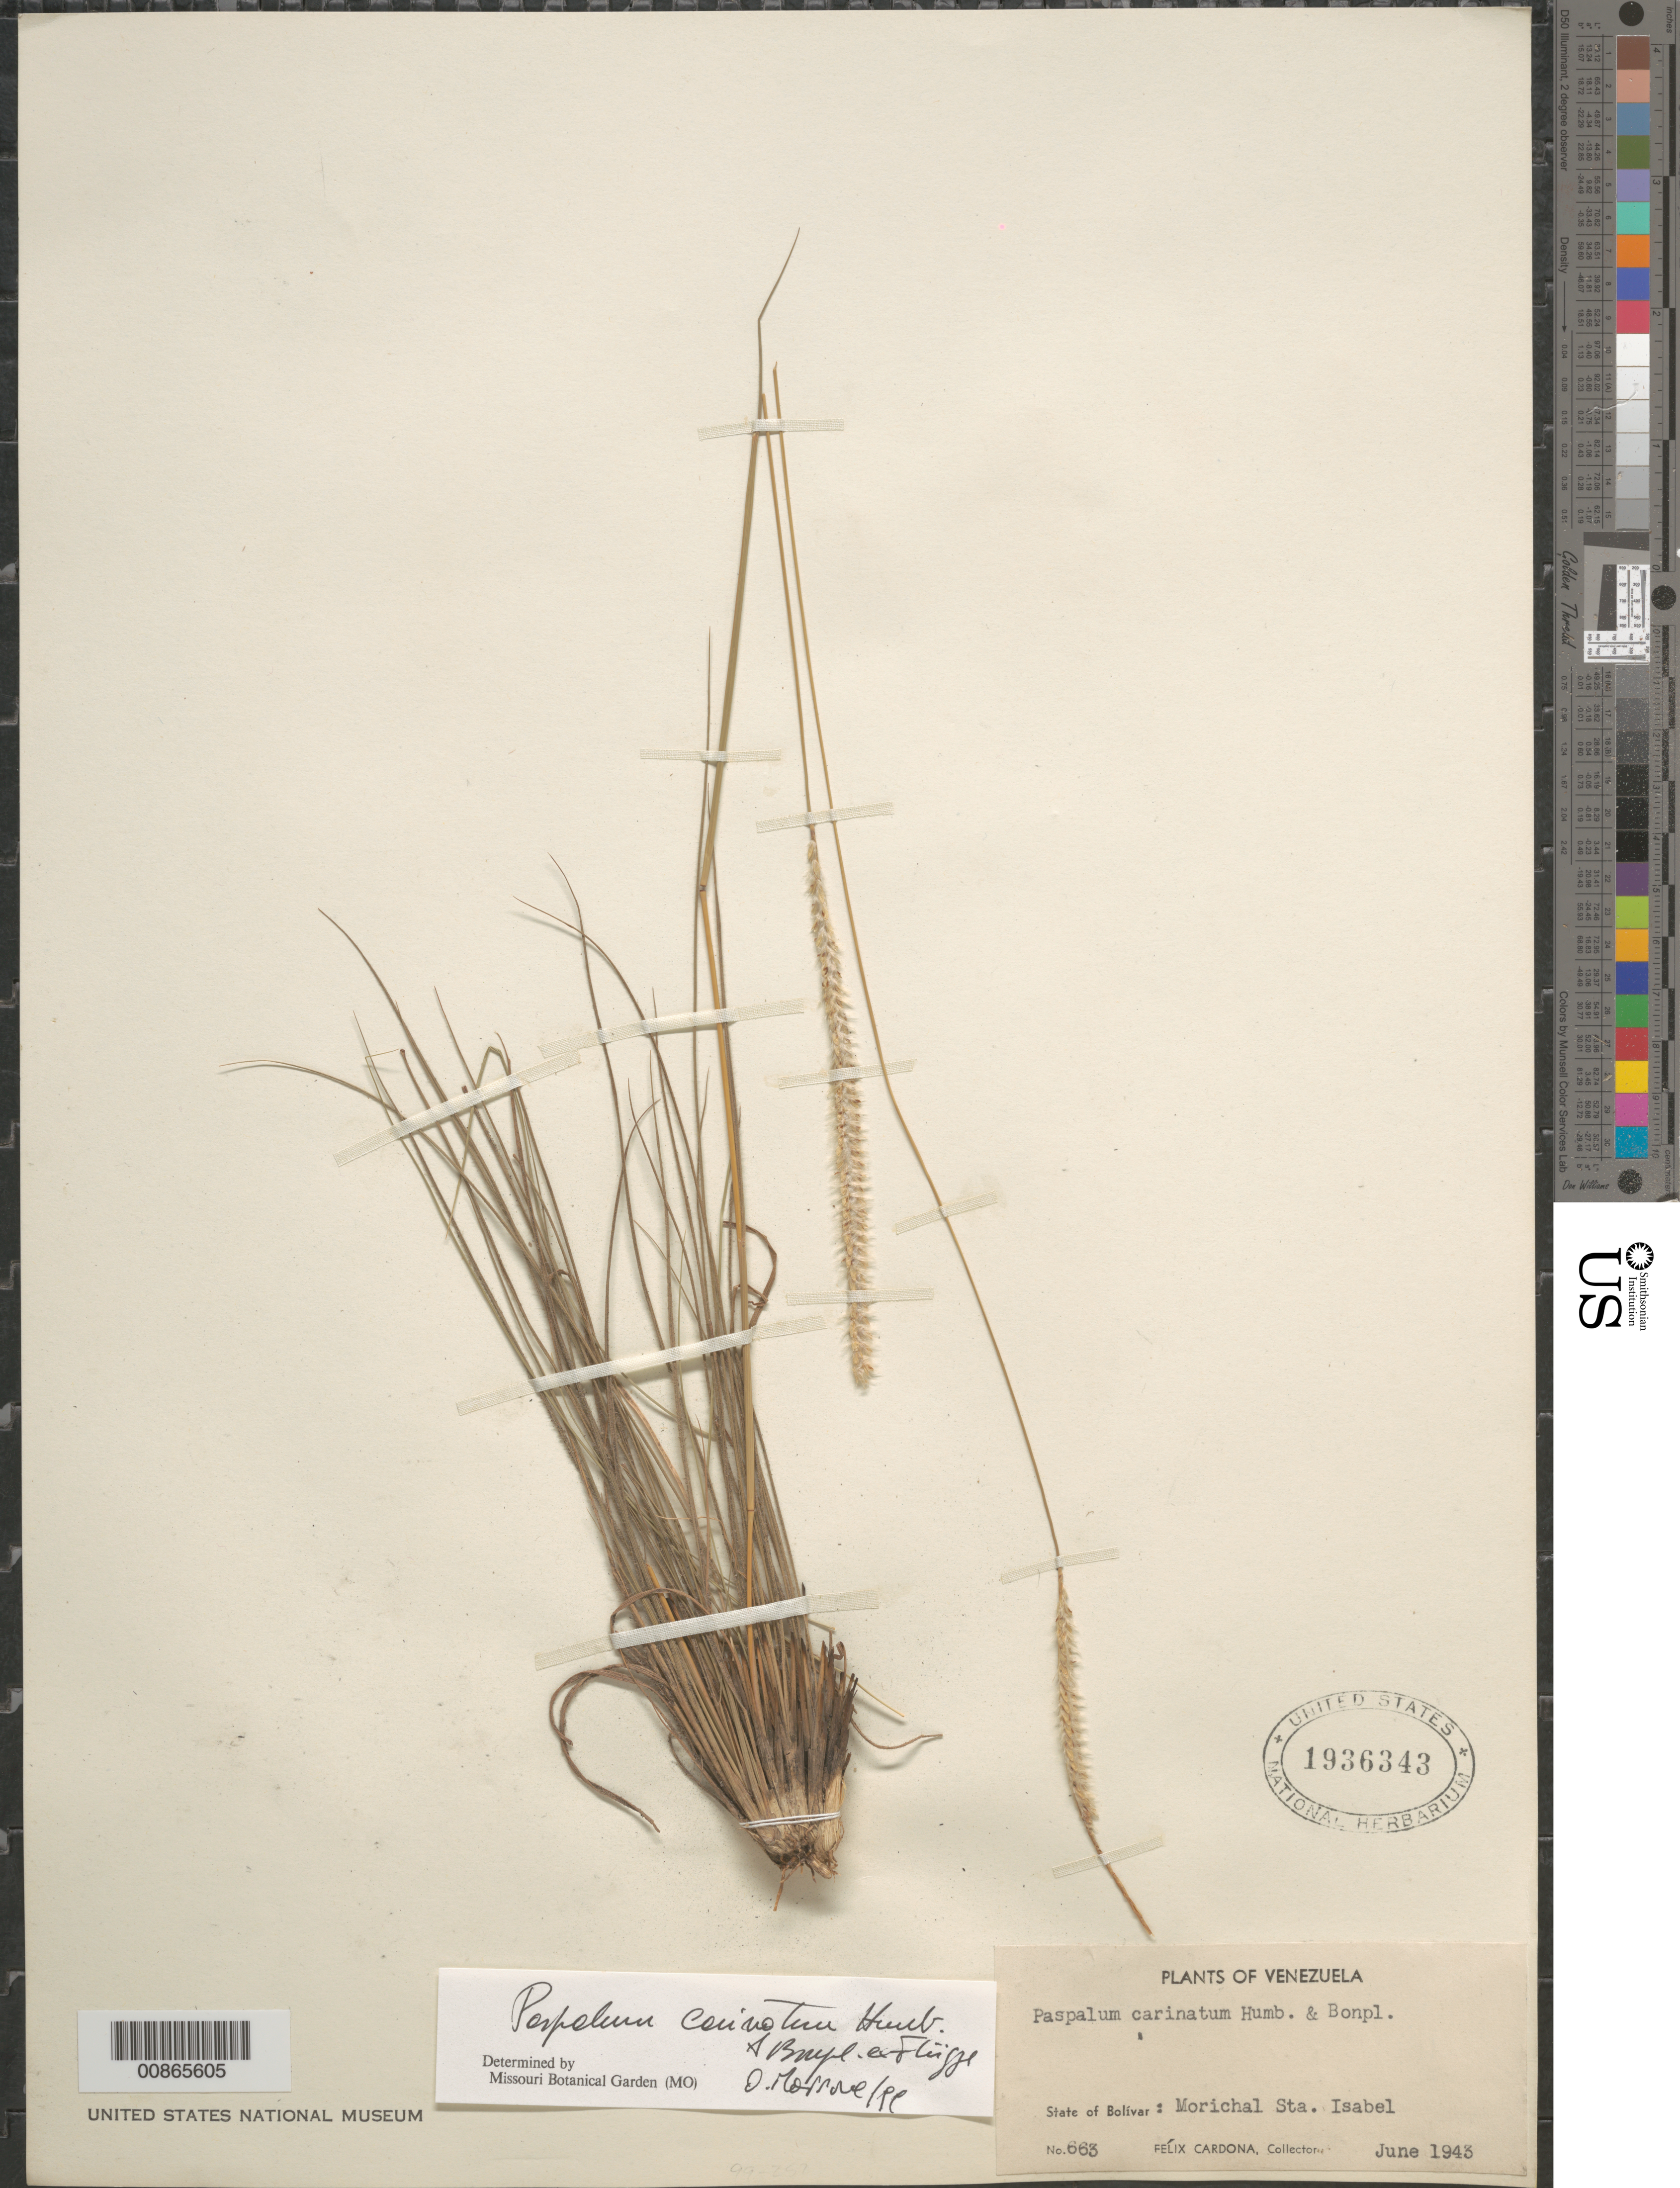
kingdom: Plantae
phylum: Tracheophyta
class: Liliopsida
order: Poales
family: Poaceae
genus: Paspalum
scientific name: Paspalum carinatum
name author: Humb. & Bonpl. ex Flüggé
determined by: Morrone, O. N., (SI), Instituto de Botánica Darwinion (Argentina)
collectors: F. Cardona Puig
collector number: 663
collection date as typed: Jun-43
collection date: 1943-06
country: Venezuela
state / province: Bolívar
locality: Morichal Santa Isabel